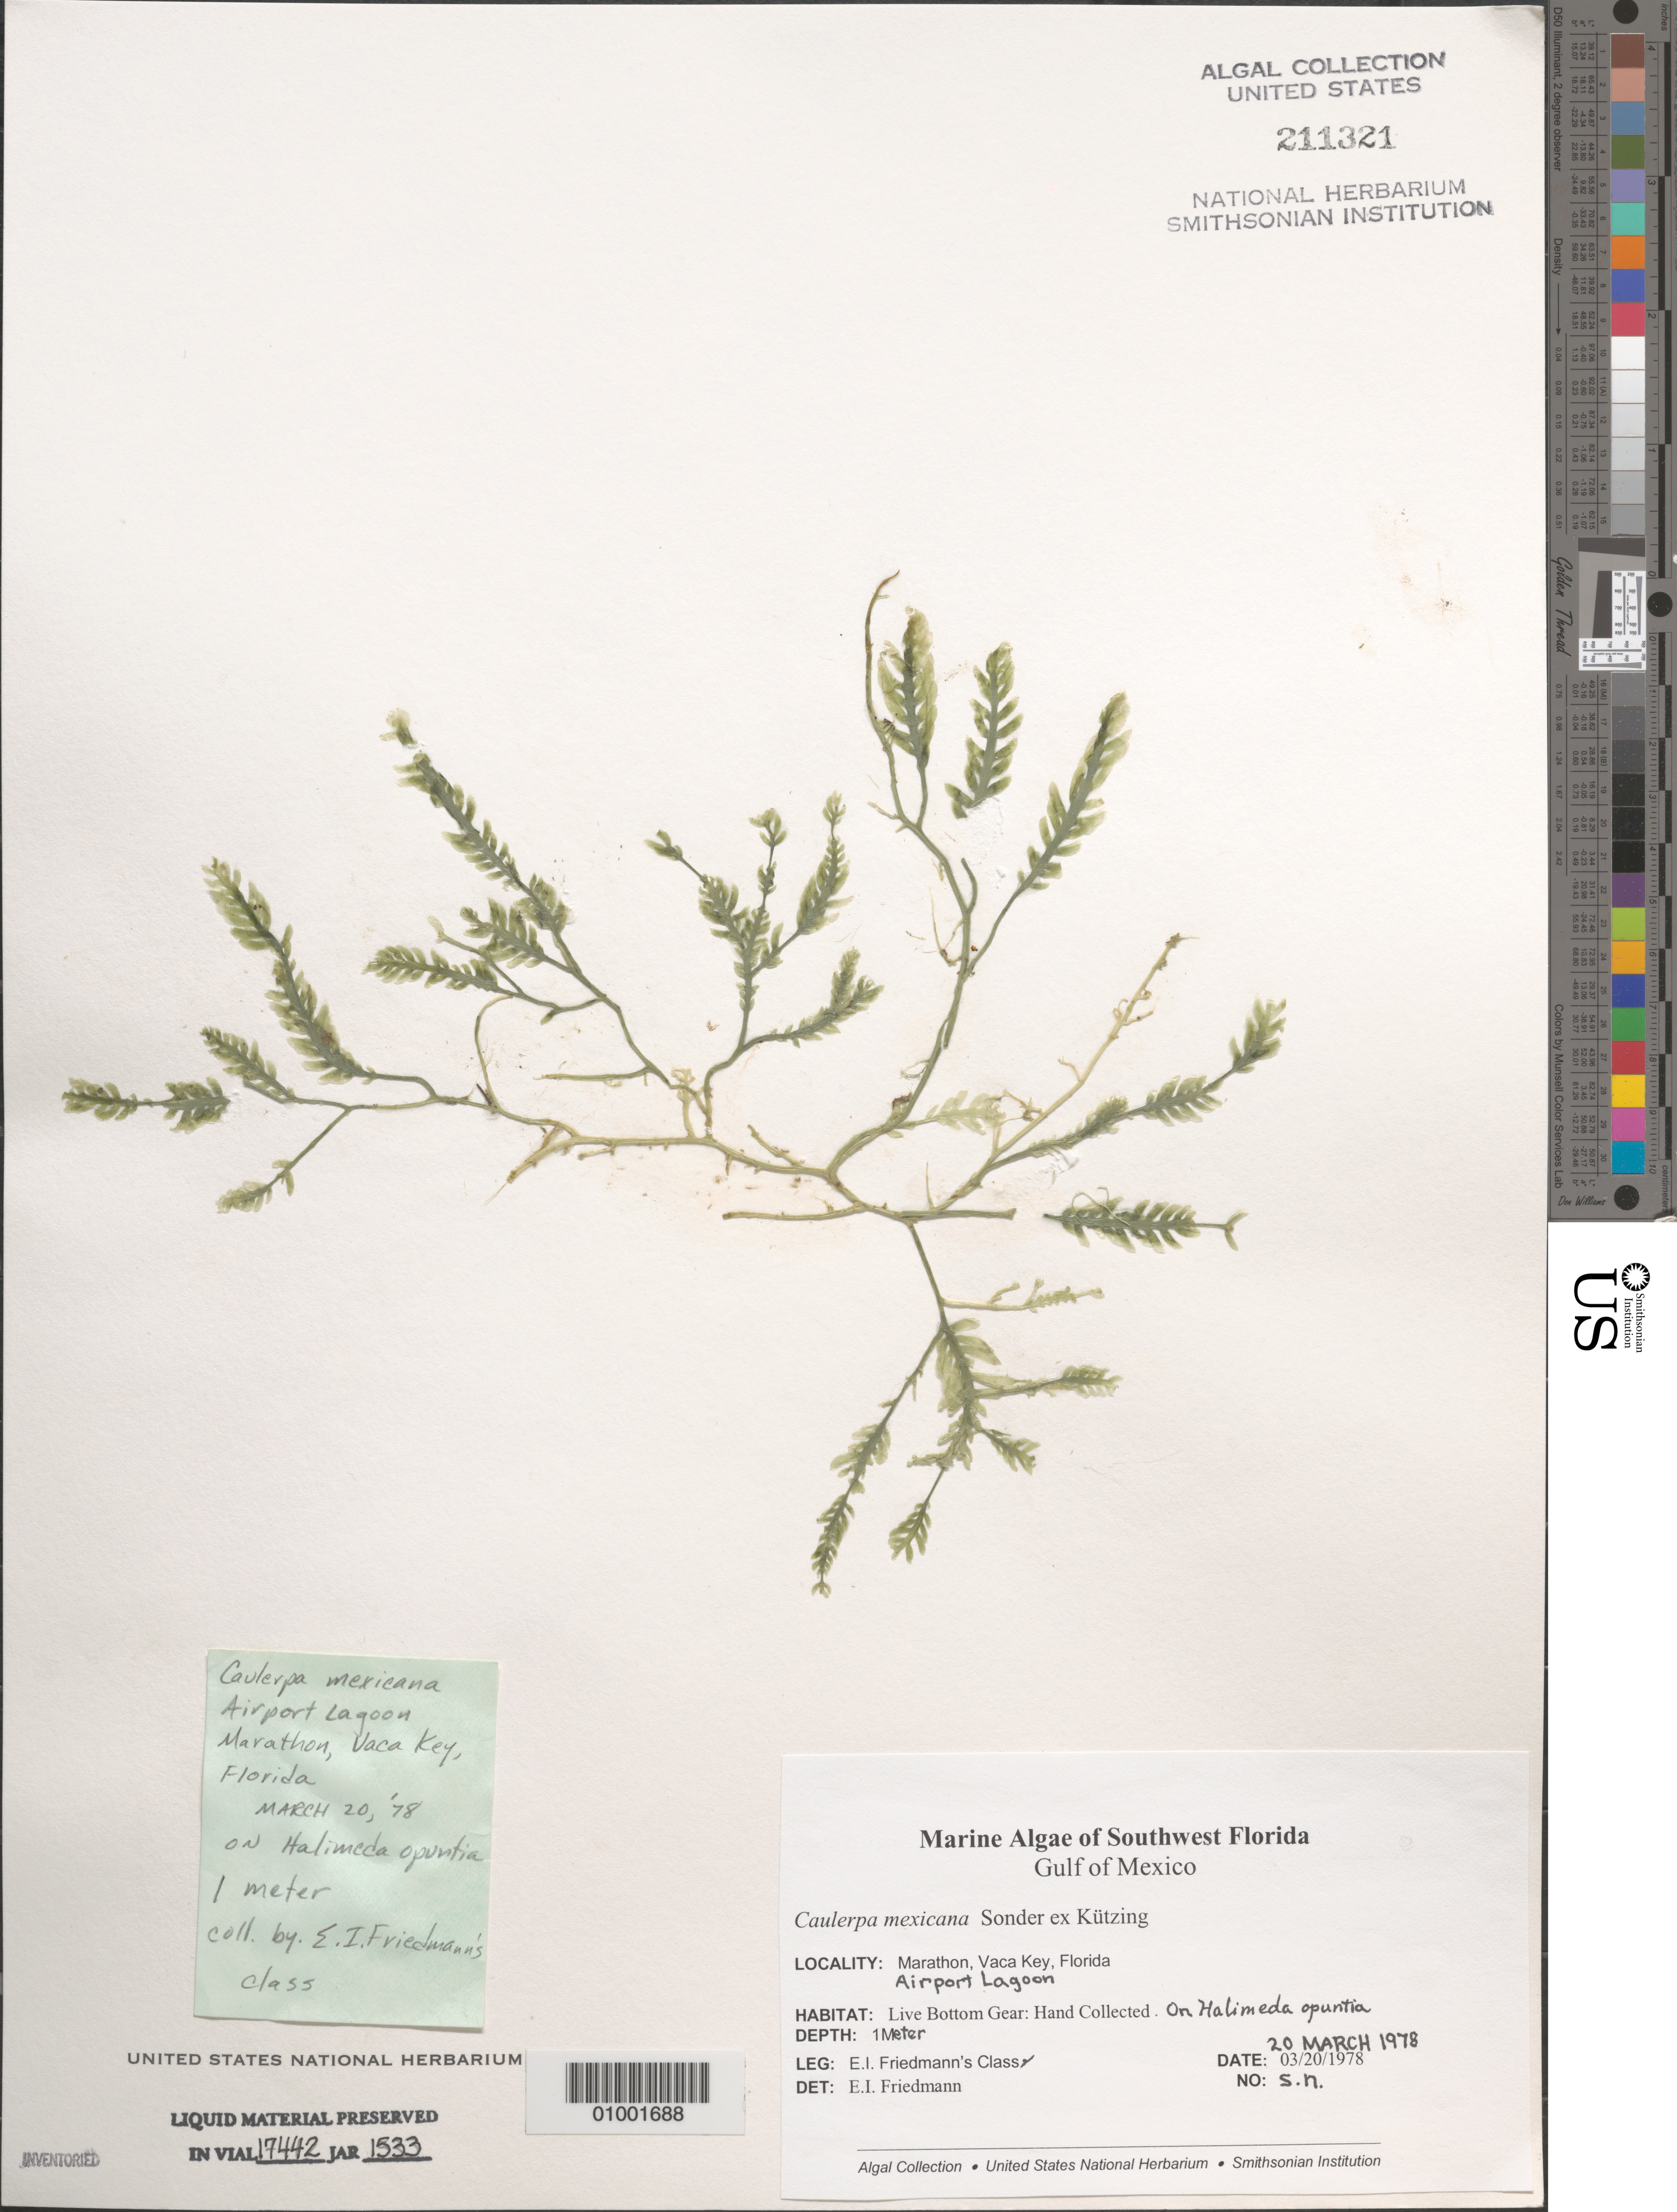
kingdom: Plantae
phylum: Chlorophyta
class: Ulvophyceae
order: Bryopsidales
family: Caulerpaceae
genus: Caulerpa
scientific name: Caulerpa mexicana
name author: Sond. ex Kütz.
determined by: Friedmann, E. I.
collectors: E. Friedmann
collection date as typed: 20 Mar 1978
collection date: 1978-03-20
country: United States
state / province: Florida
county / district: Monroe County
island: Key Vaca [Vaca Key]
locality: Airport Lagoon, Marathon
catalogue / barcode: US 211321